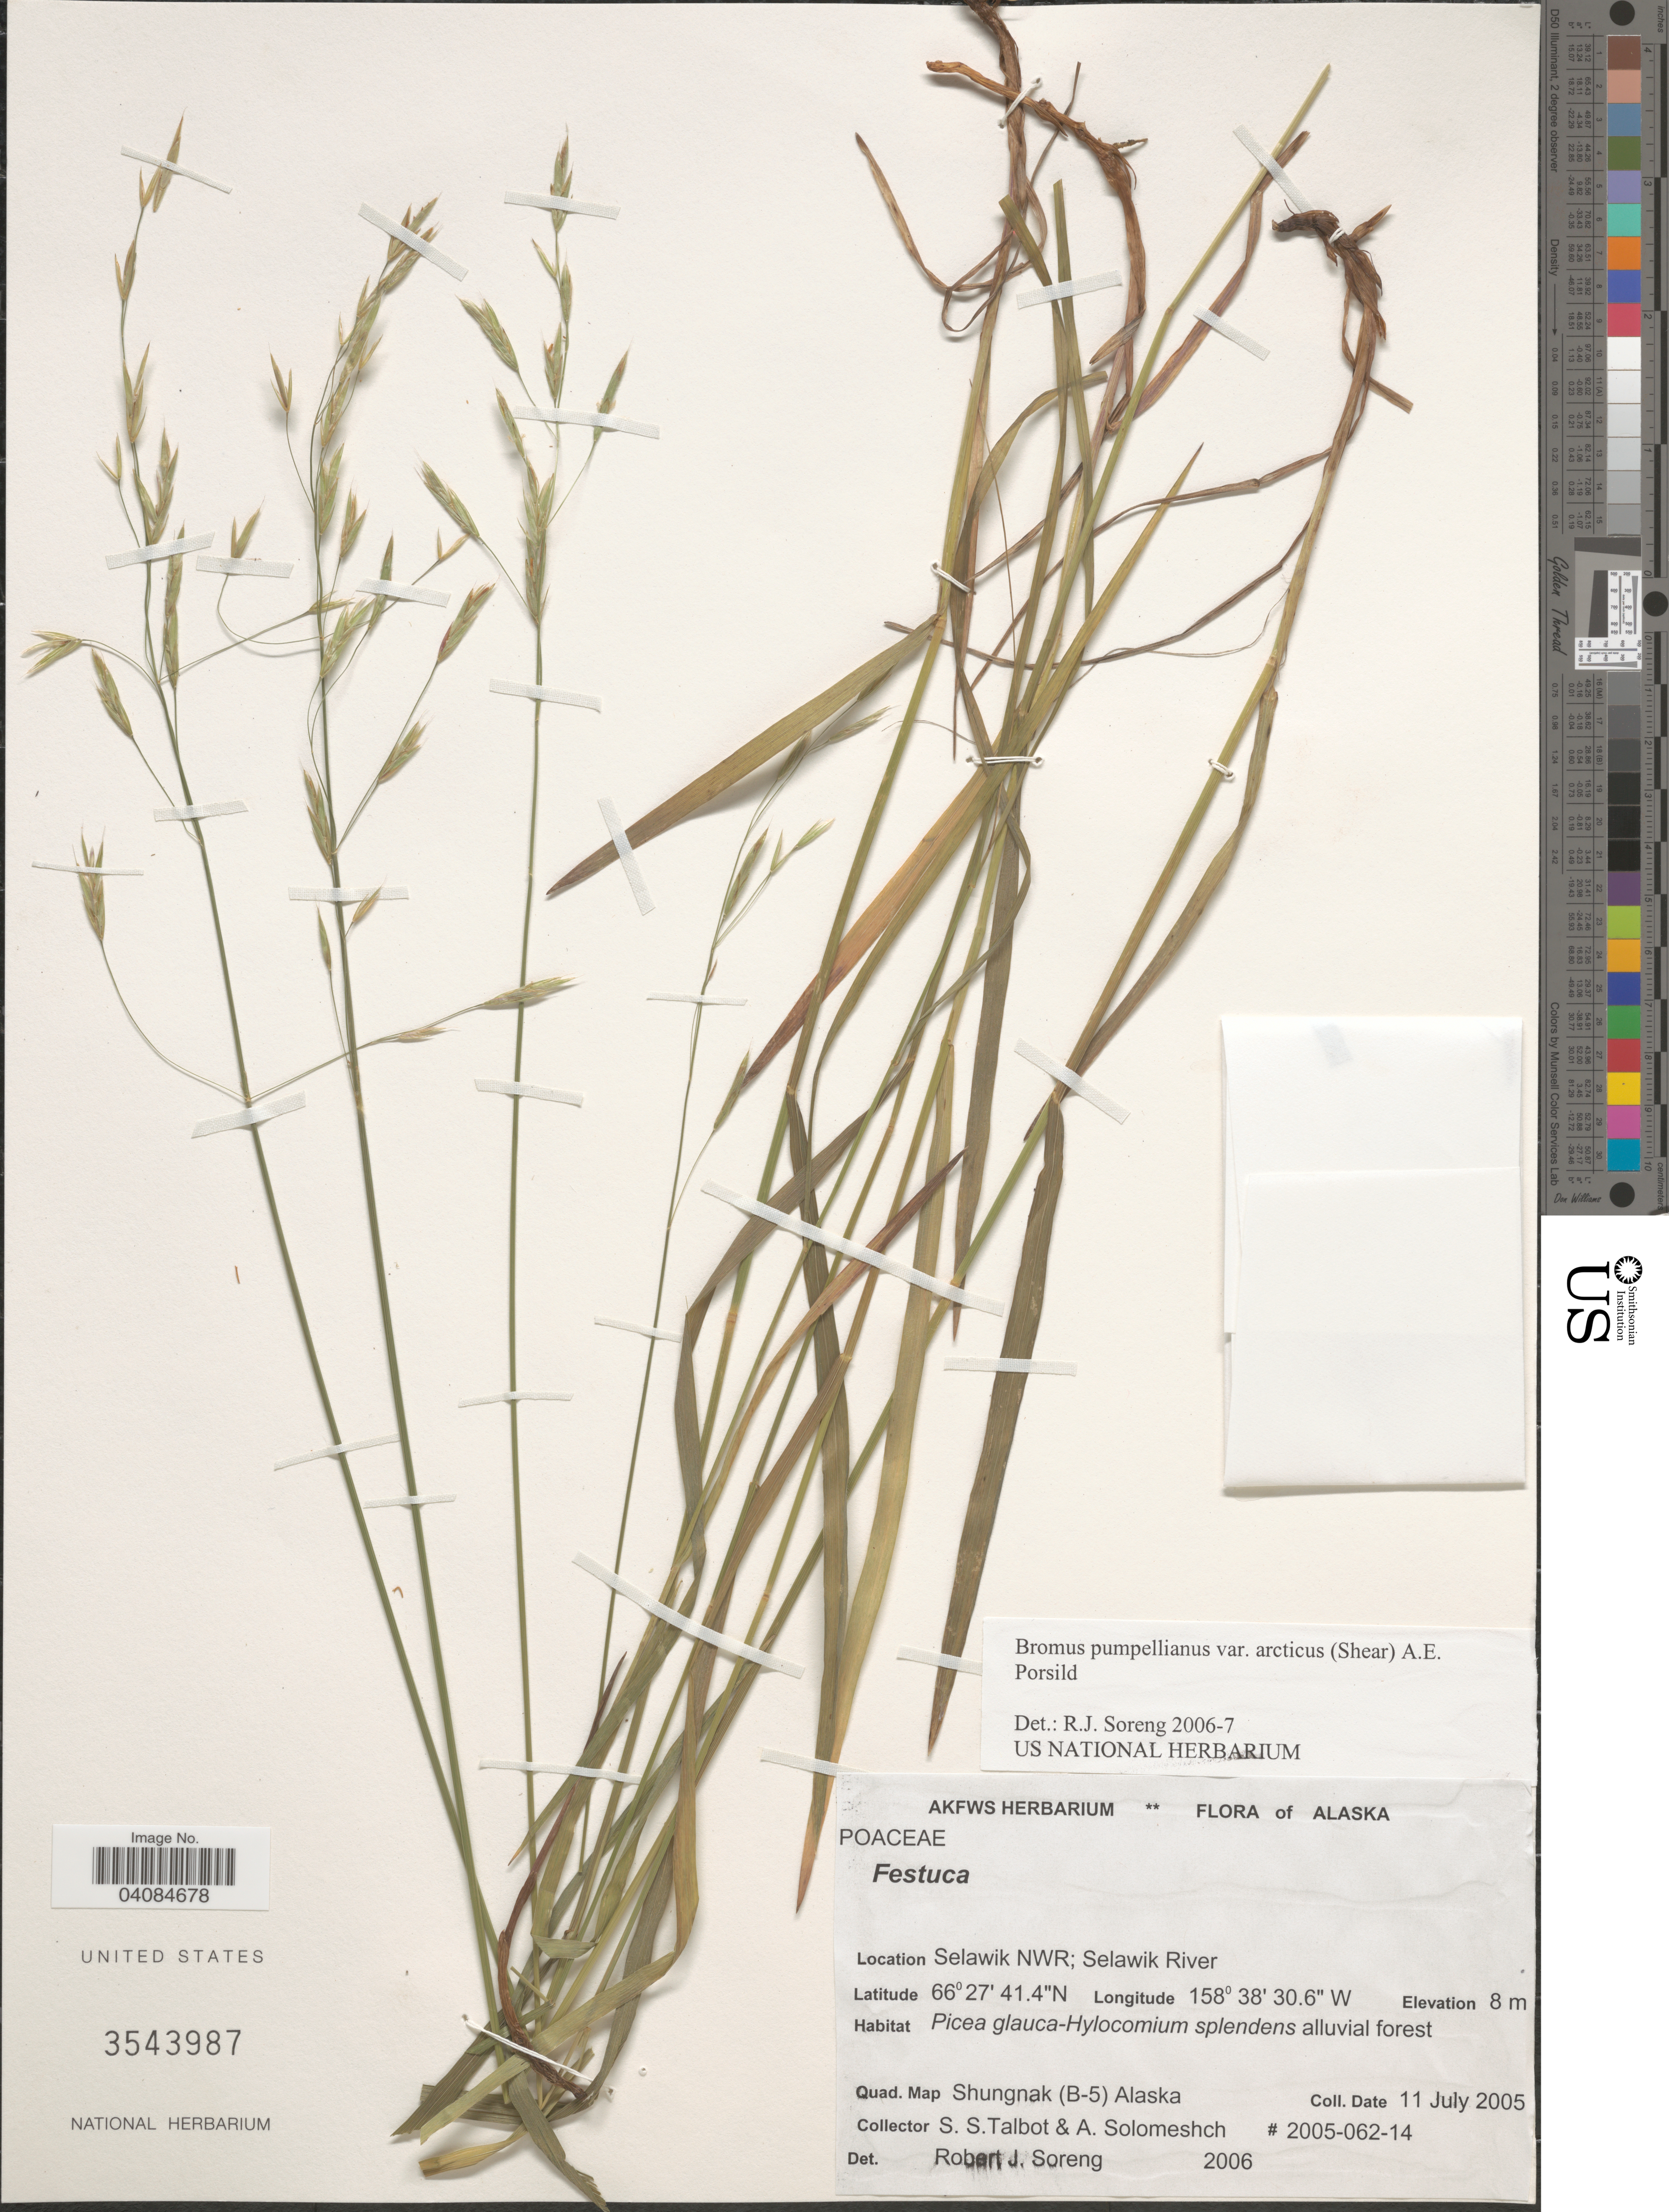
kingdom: Plantae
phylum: Tracheophyta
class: Liliopsida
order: Poales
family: Poaceae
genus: Bromus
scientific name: Bromus pumpellianus var. arcticus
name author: (Shear ex Scribn. & Merr.) A.E. Porsild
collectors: S. S. Talbot & A. Solomeshch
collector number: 2005-062-14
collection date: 2005-07-11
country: United States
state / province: Alaska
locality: Selawik NWR; Selawik River. Quad. Map Shungnak (B-5).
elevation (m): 8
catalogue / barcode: US 3543987